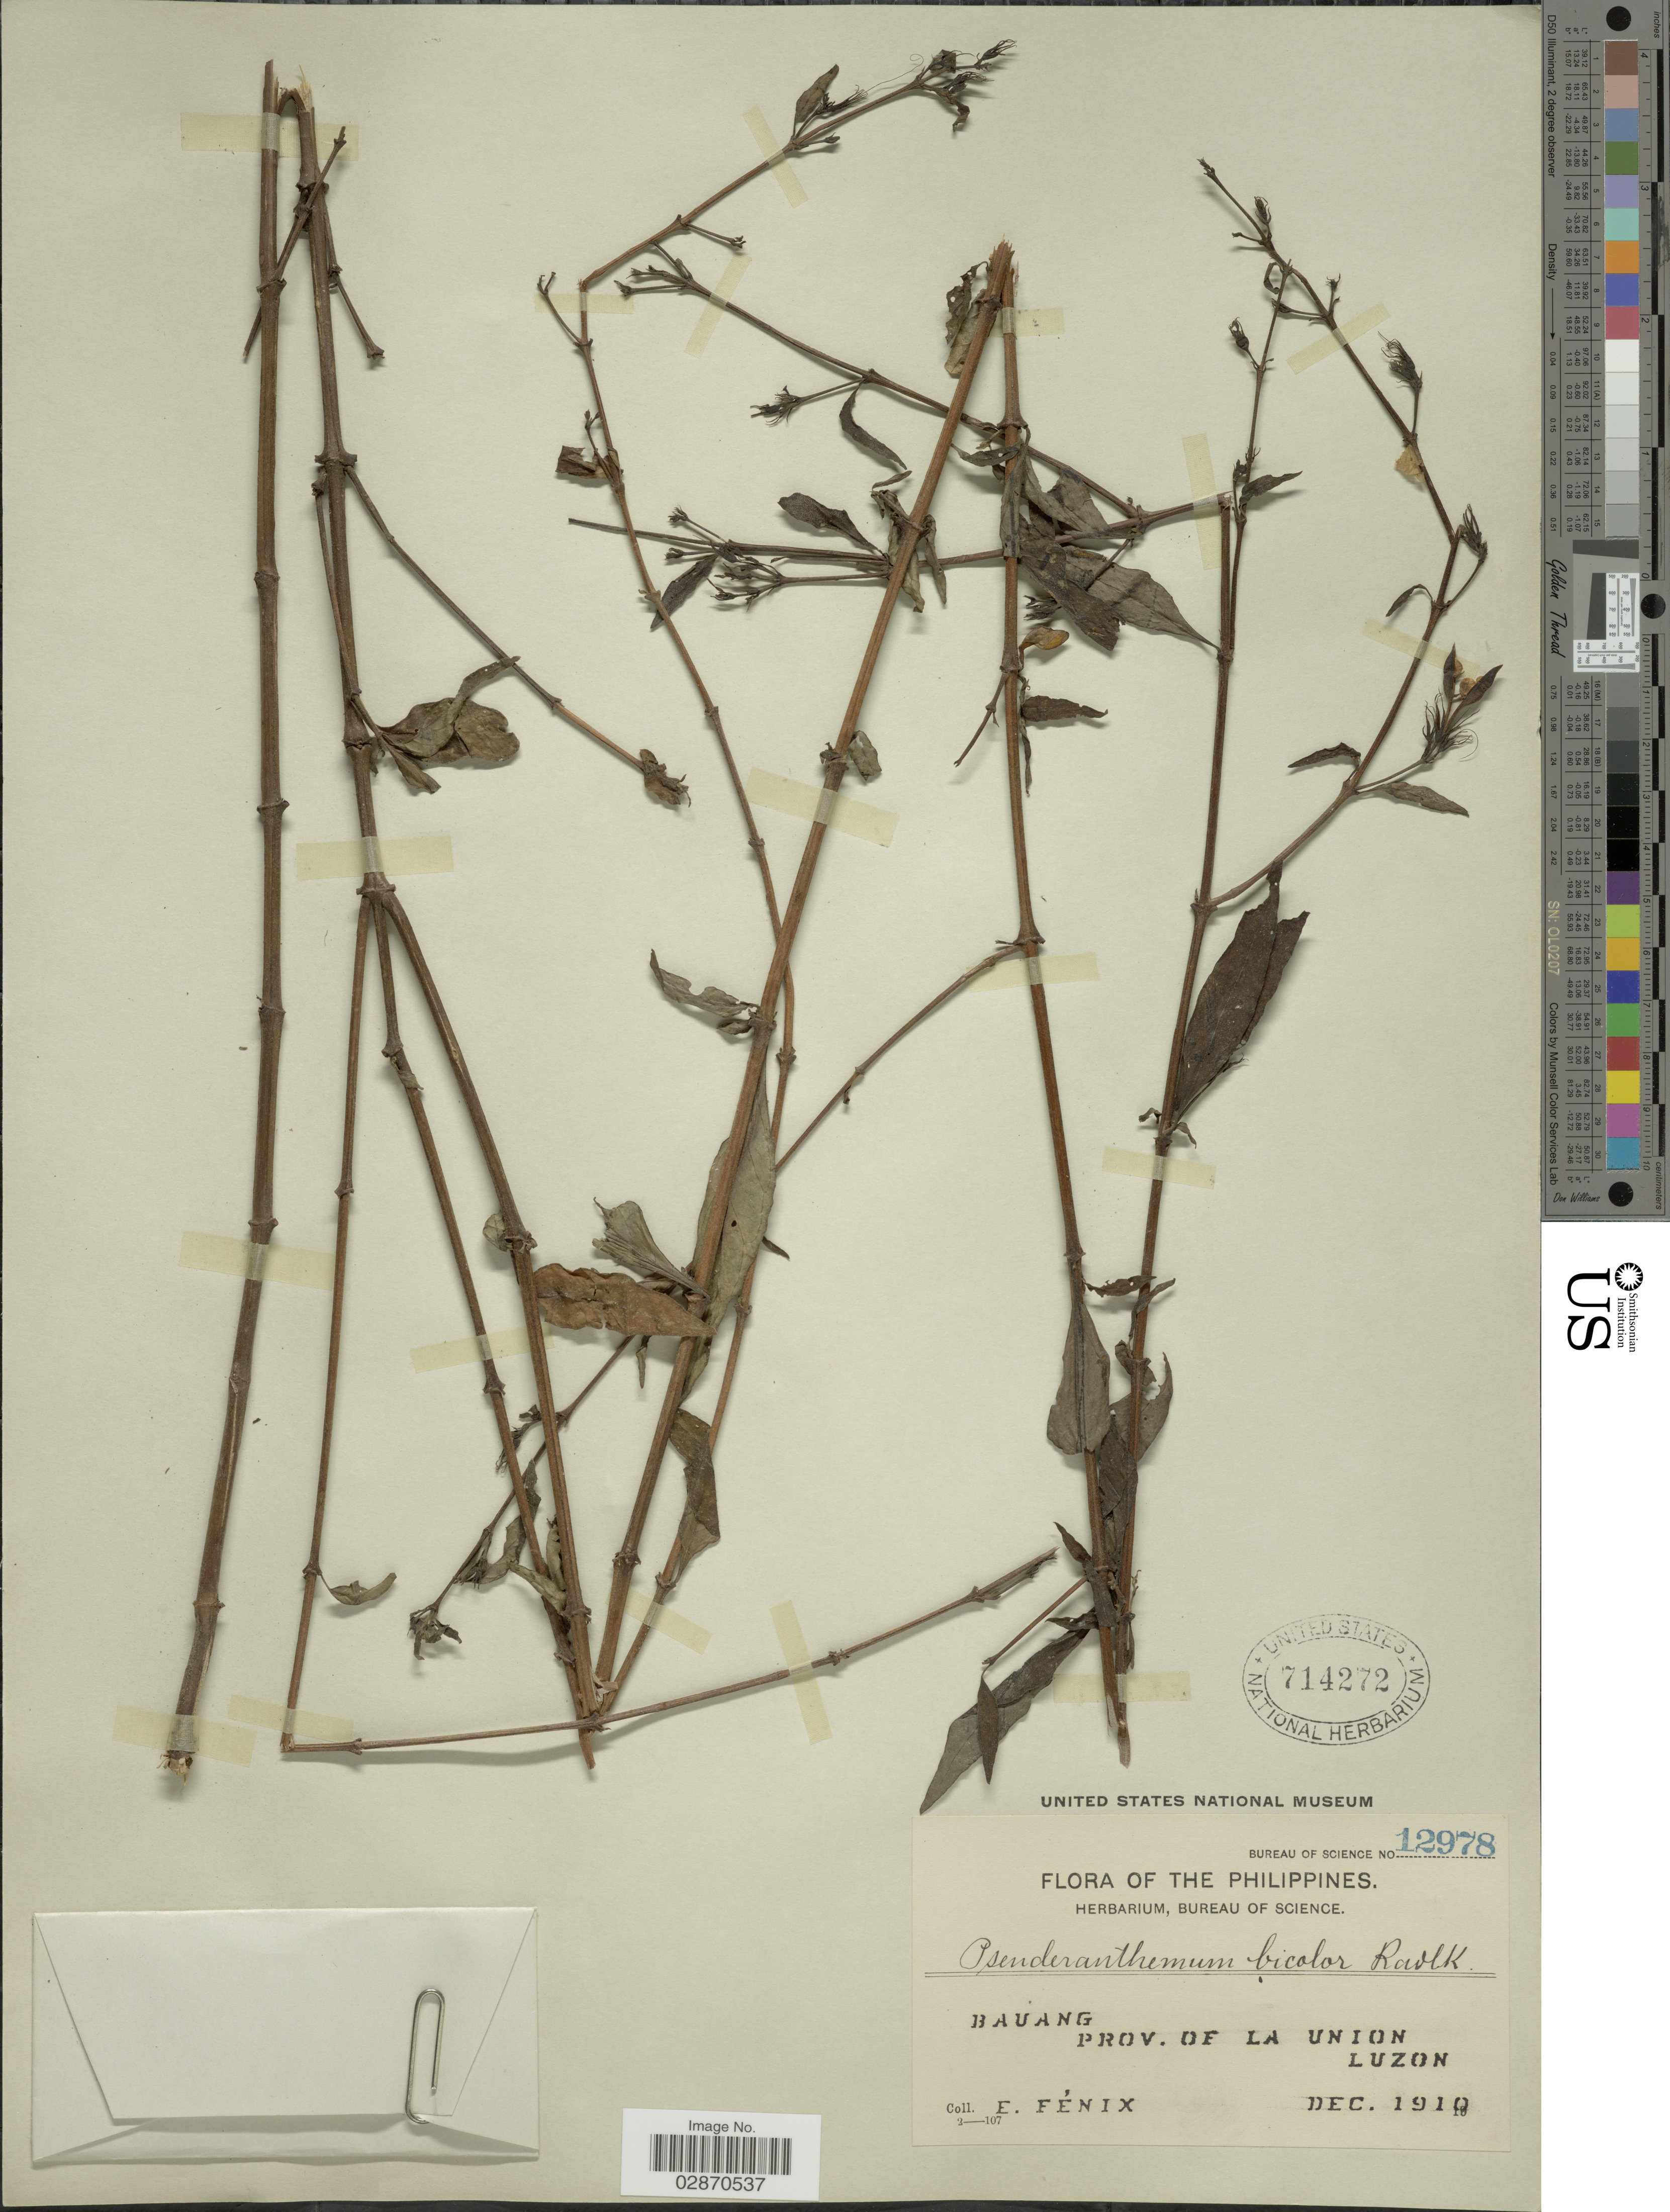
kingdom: Plantae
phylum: Tracheophyta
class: Magnoliopsida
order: Lamiales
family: Acanthaceae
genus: Pseuderanthemum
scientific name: Pseuderanthemum pulchellum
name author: (Andrews) Merr.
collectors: E. Fénix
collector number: Bureau of Science 12978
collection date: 1910-12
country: Philippines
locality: Bauang. Prov. of La Union, Luzon.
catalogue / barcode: US 714272